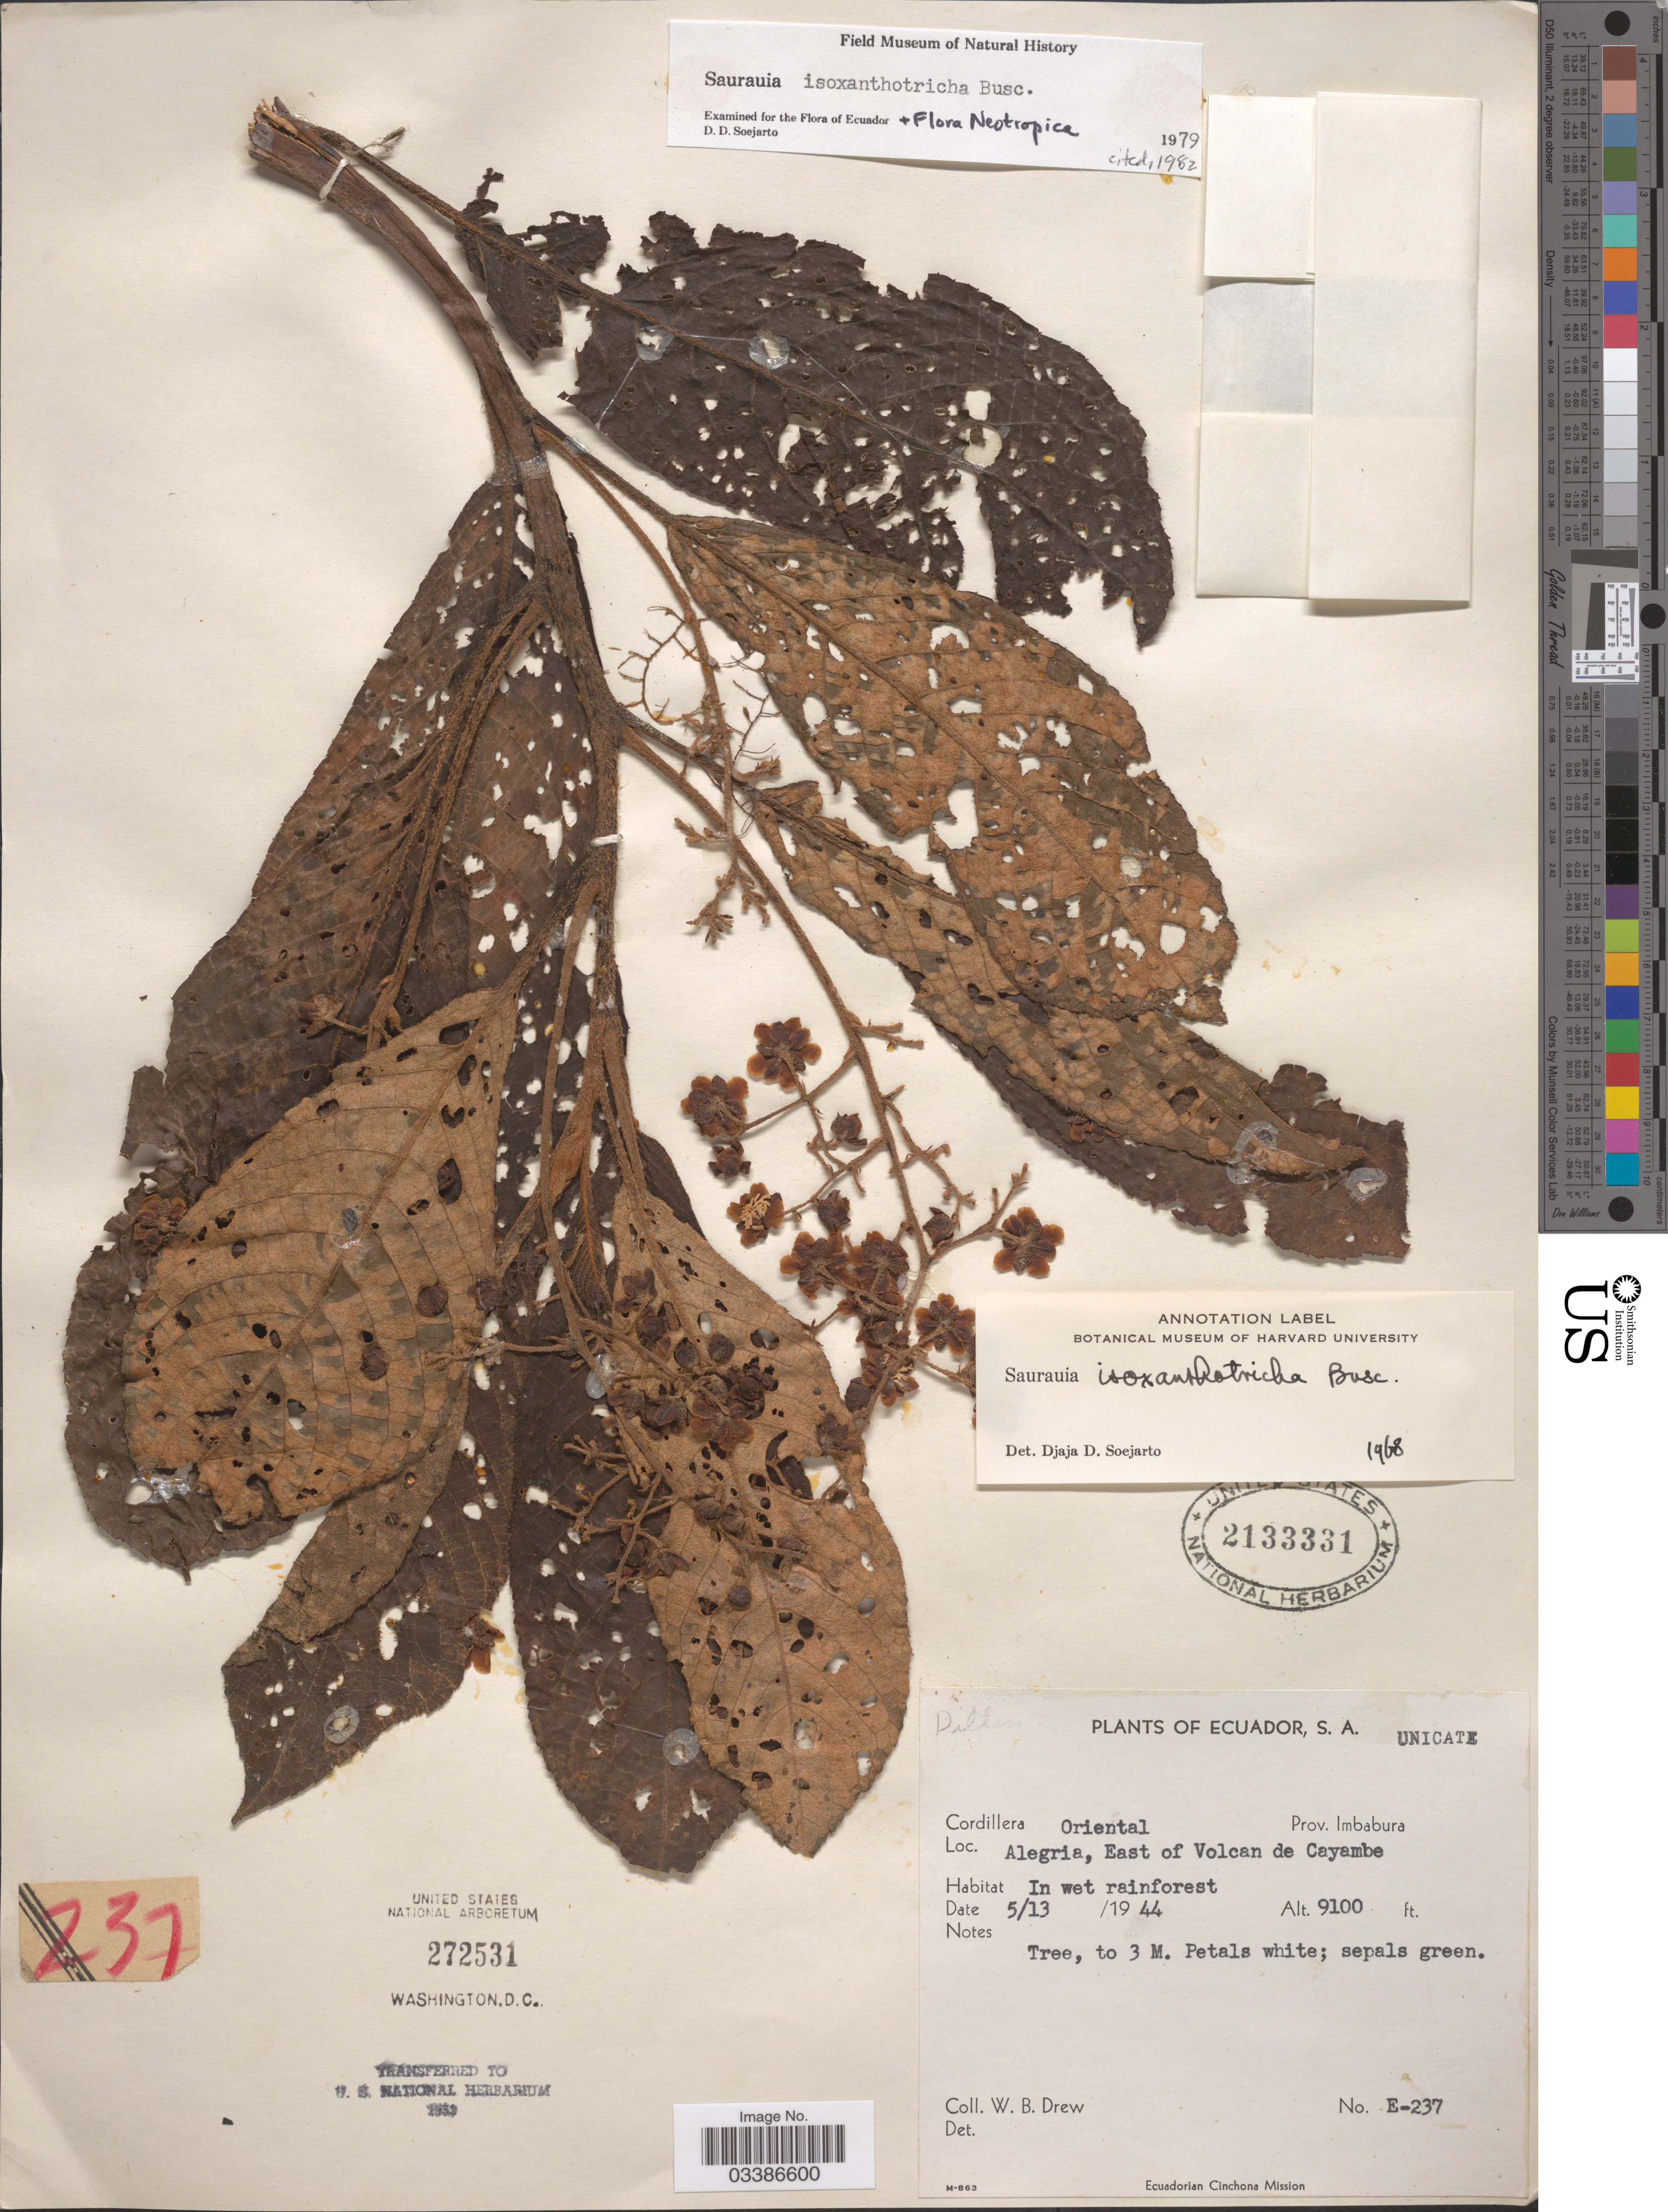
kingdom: Plantae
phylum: Tracheophyta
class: Magnoliopsida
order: Ericales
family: Actinidiaceae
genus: Saurauia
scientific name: Saurauia isoxanthotricha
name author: Buscal.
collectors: W. B. Drew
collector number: E-237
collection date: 1944-05-13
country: Ecuador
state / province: Imbabura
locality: Cordillera Oriental. Alegria, East of Volcan de Cayambe.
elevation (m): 2774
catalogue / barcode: US 2133331